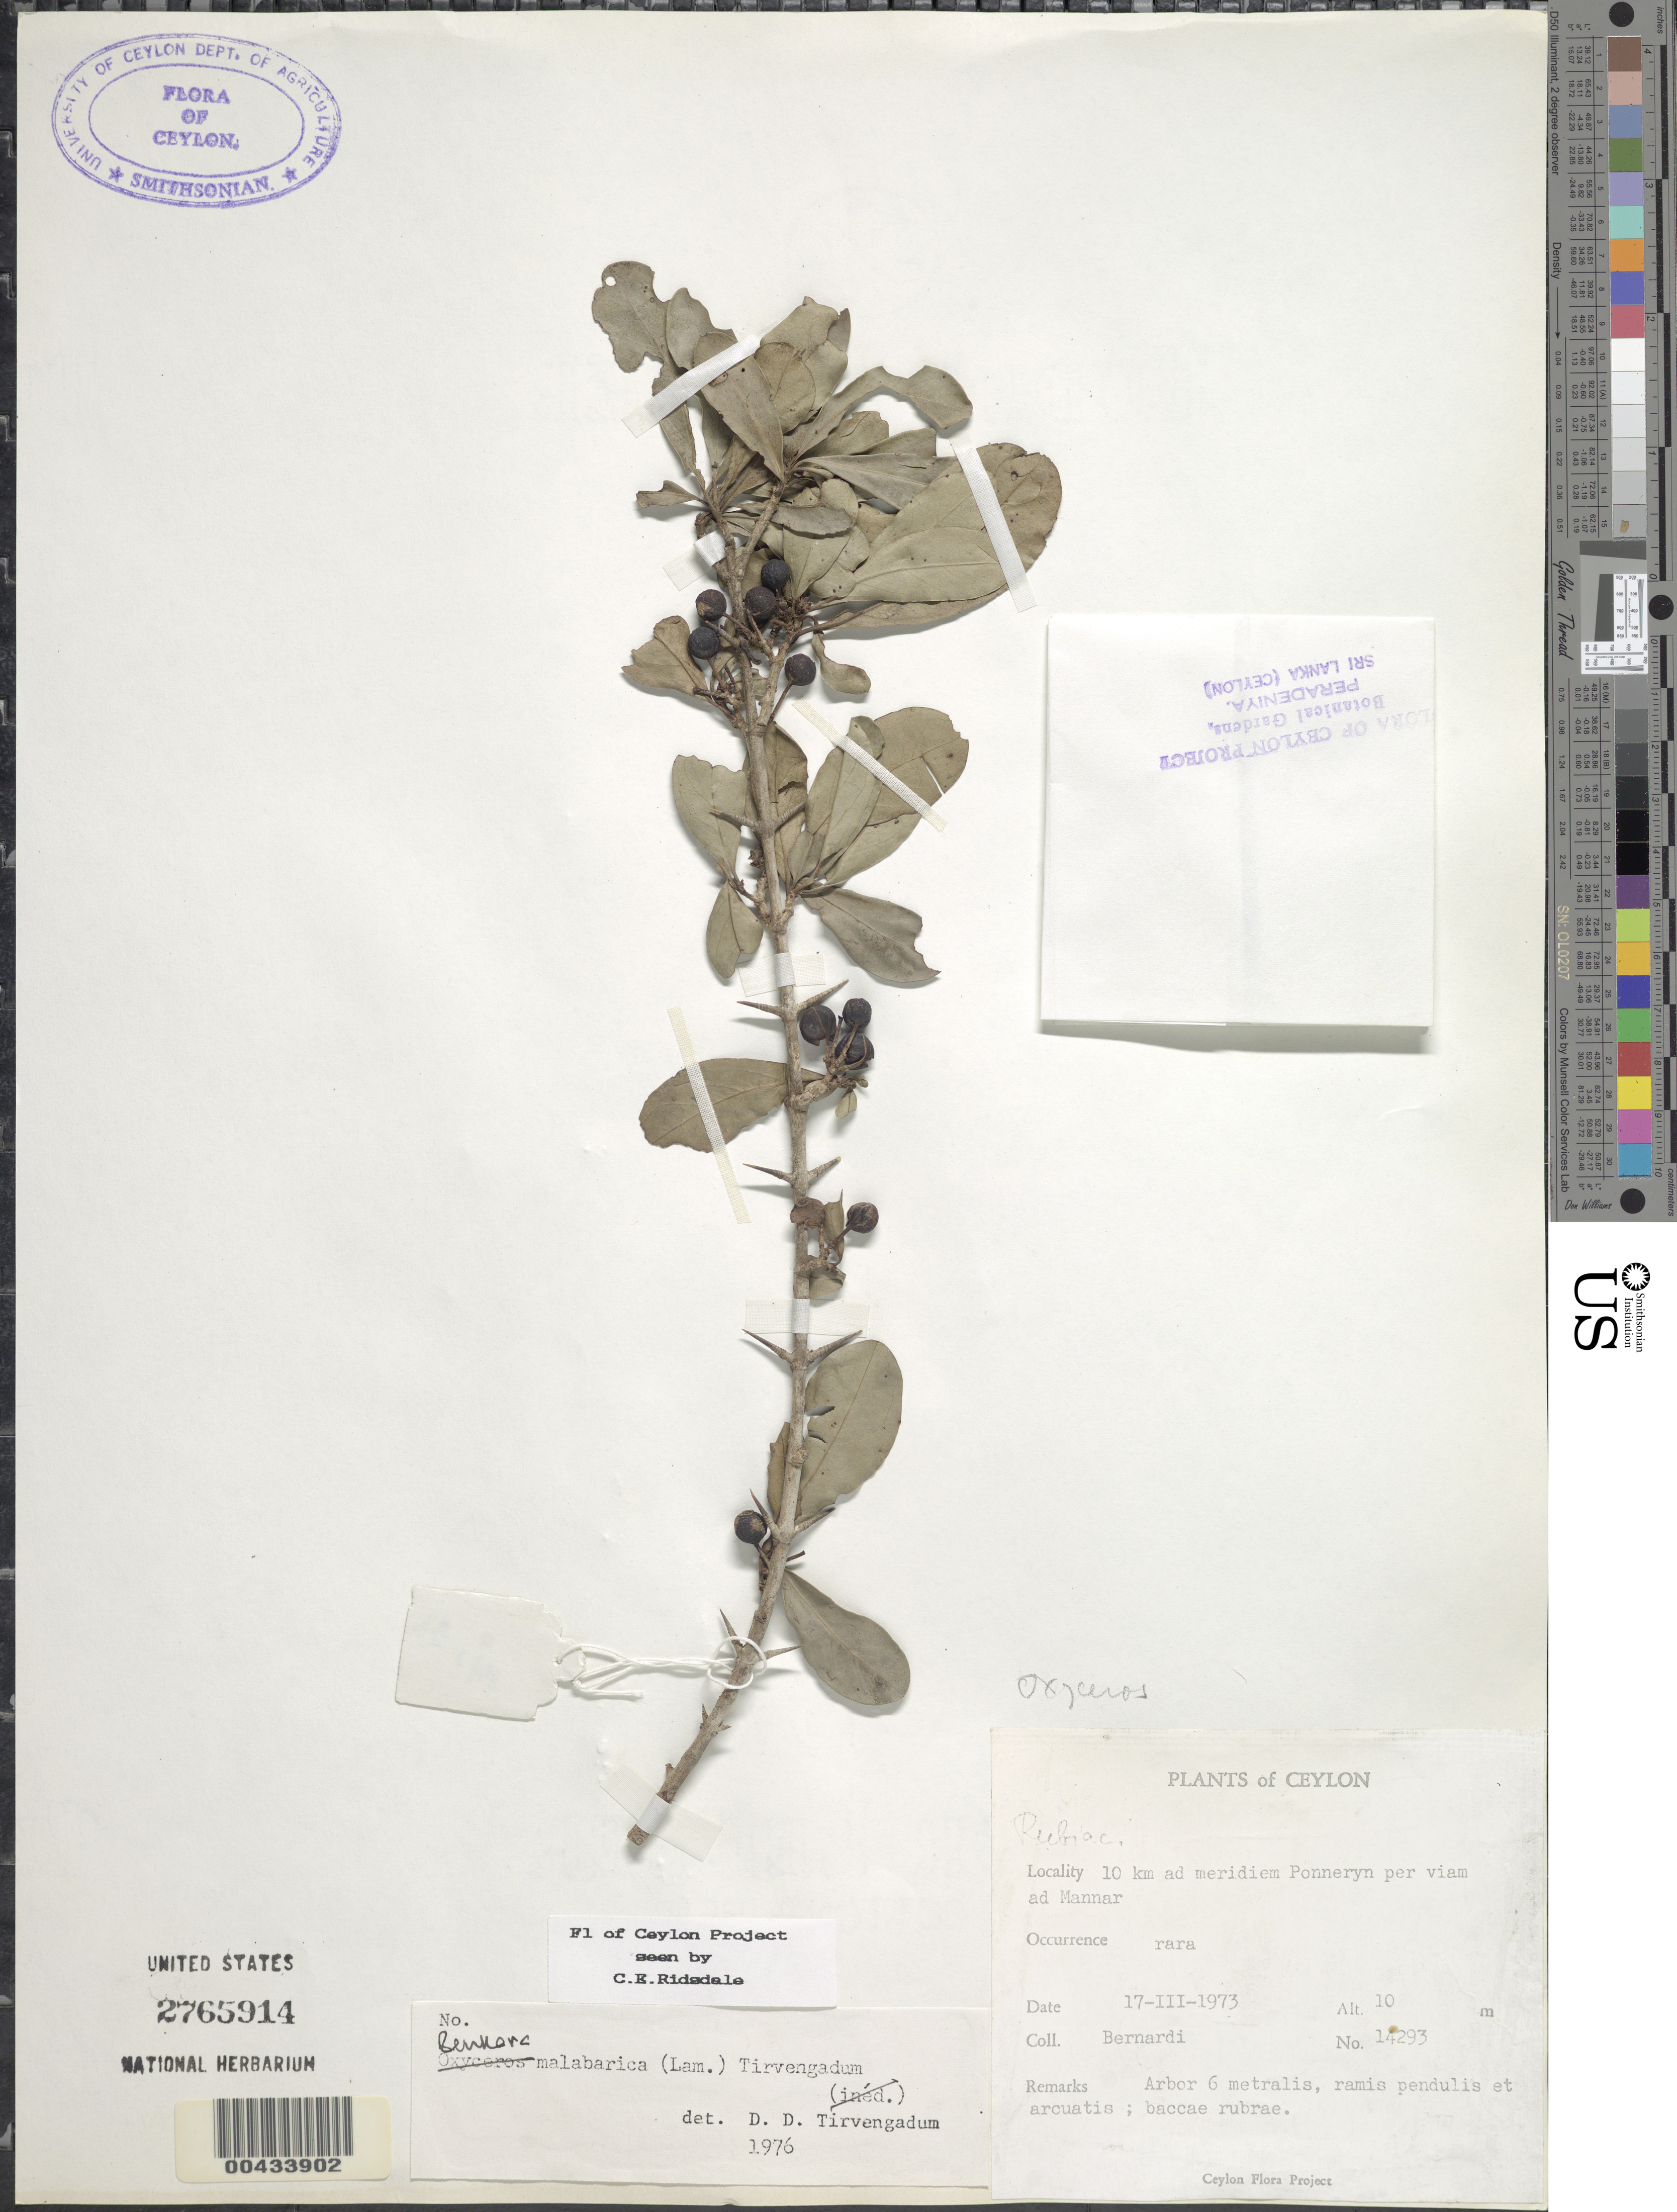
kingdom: Plantae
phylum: Tracheophyta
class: Magnoliopsida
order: Gentianales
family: Rubiaceae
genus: Benkara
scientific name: Benkara malabarica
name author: (Lam.) Tirveng.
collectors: W. Bernardi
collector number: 14293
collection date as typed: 17 Mar 1973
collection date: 1973-03-17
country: Sri Lanka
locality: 10 km ad meridiem Ponneryn per viam ad Mannar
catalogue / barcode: US 2765914